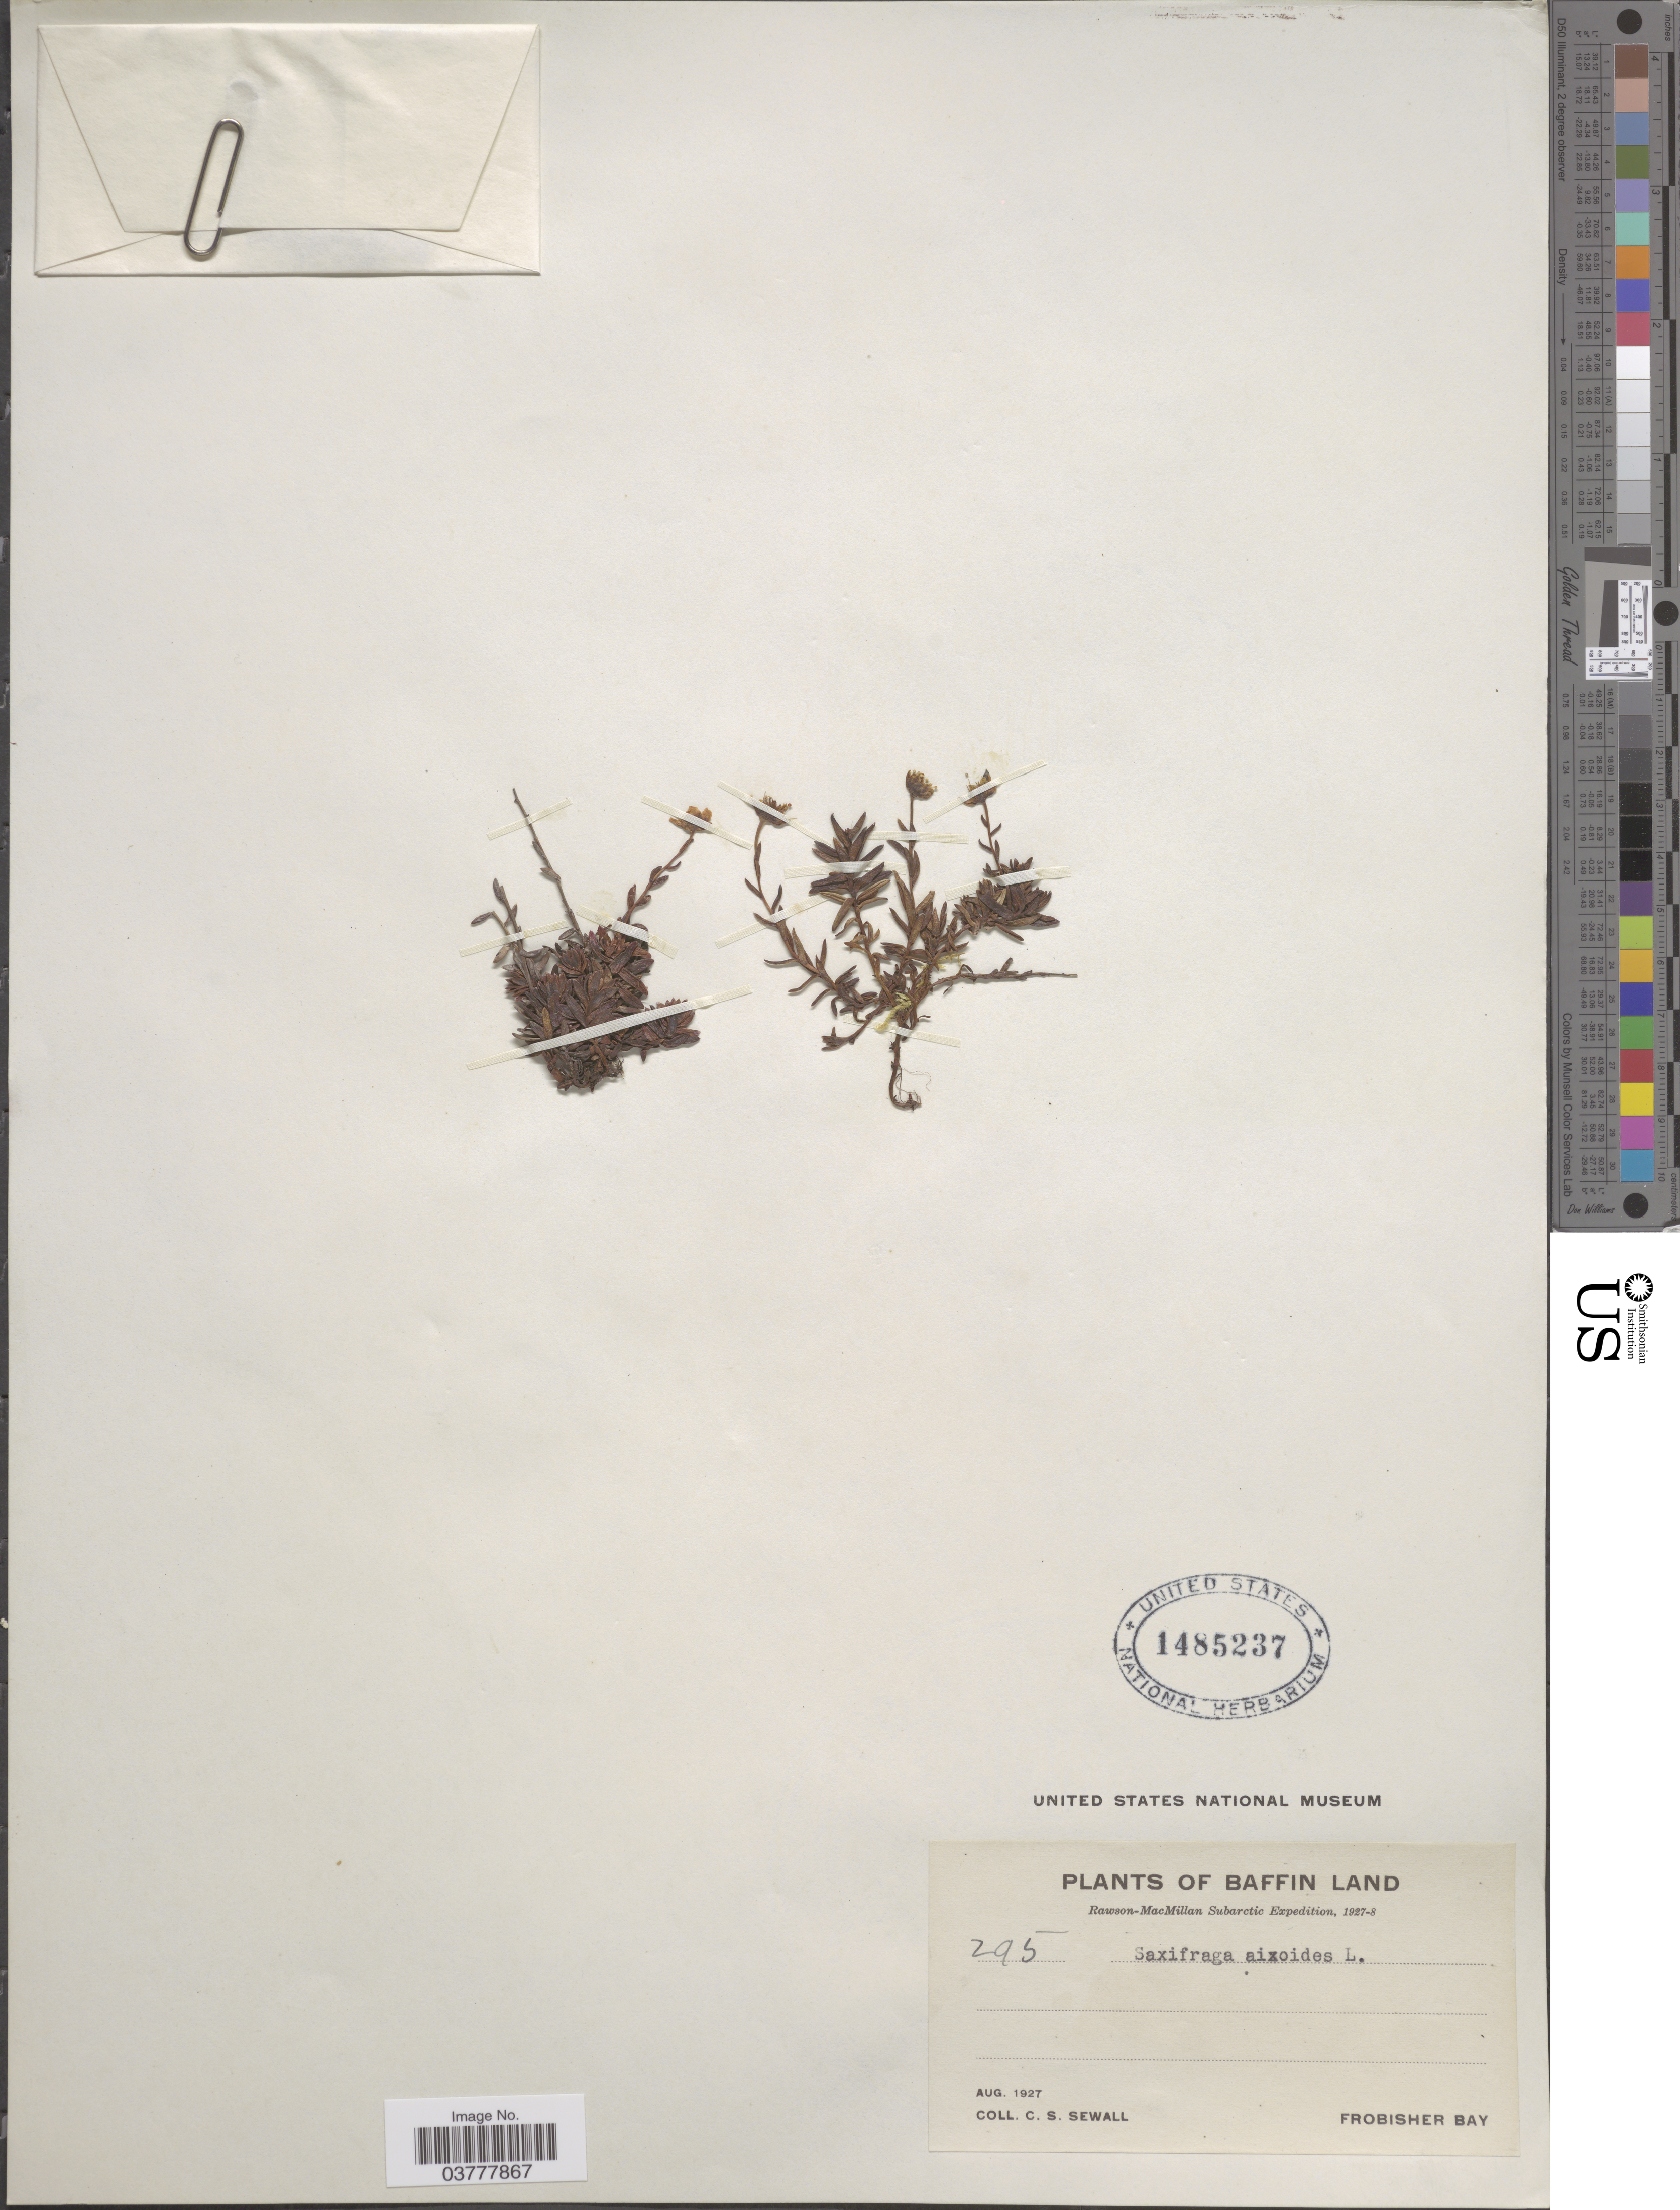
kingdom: Plantae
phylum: Tracheophyta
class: Magnoliopsida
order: Saxifragales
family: Saxifragaceae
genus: Saxifraga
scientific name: Saxifraga aizoides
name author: L.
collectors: C. Sewall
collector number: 295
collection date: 1927-08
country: Canada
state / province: Nunavut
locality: Baffin Island, Frobisher Bay.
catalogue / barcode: US 1485237